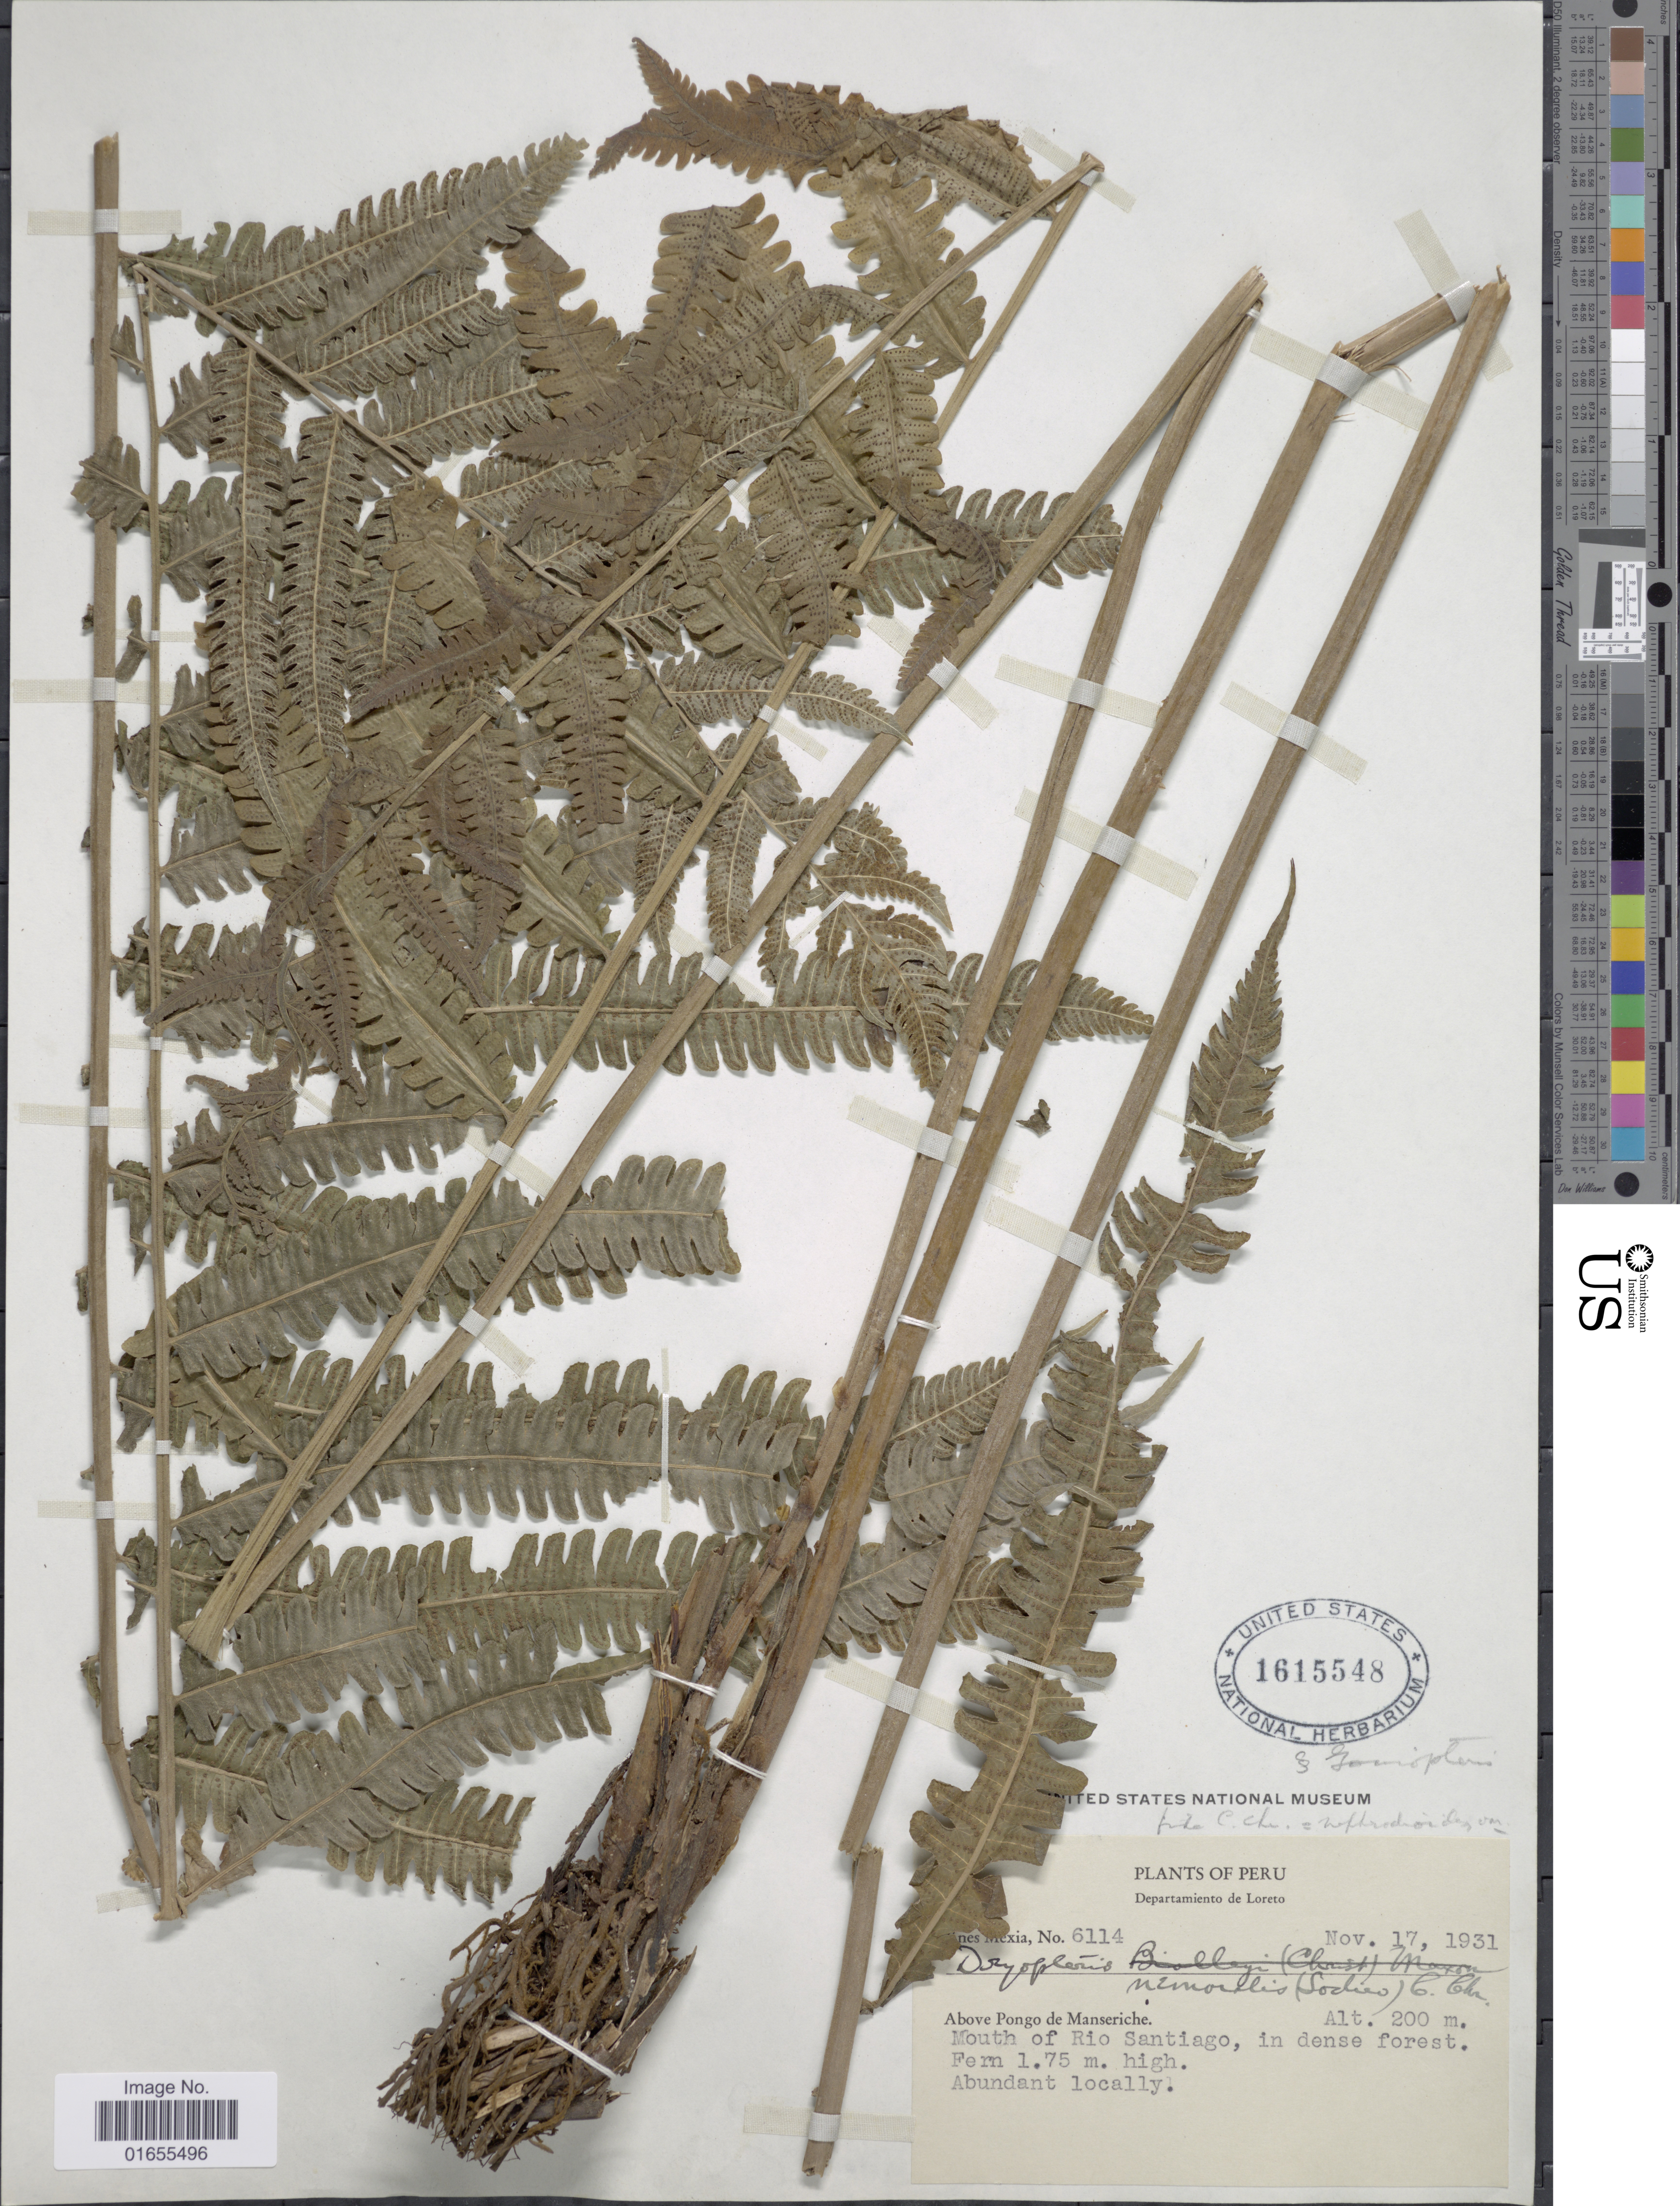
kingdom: Plantae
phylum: Tracheophyta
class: Polypodiopsida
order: Polypodiales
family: Thelypteridaceae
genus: Goniopteris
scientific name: Goniopteris nemoralis (Sodiro) comb. nov., ined 2015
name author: (Sodiro)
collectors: Y. Mexia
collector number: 6114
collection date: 1931-11-17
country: Peru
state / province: Loreto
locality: Above Pongo de Manseriche, Mouth of Rio Santiago, in dense forest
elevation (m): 200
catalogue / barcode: US 1615548